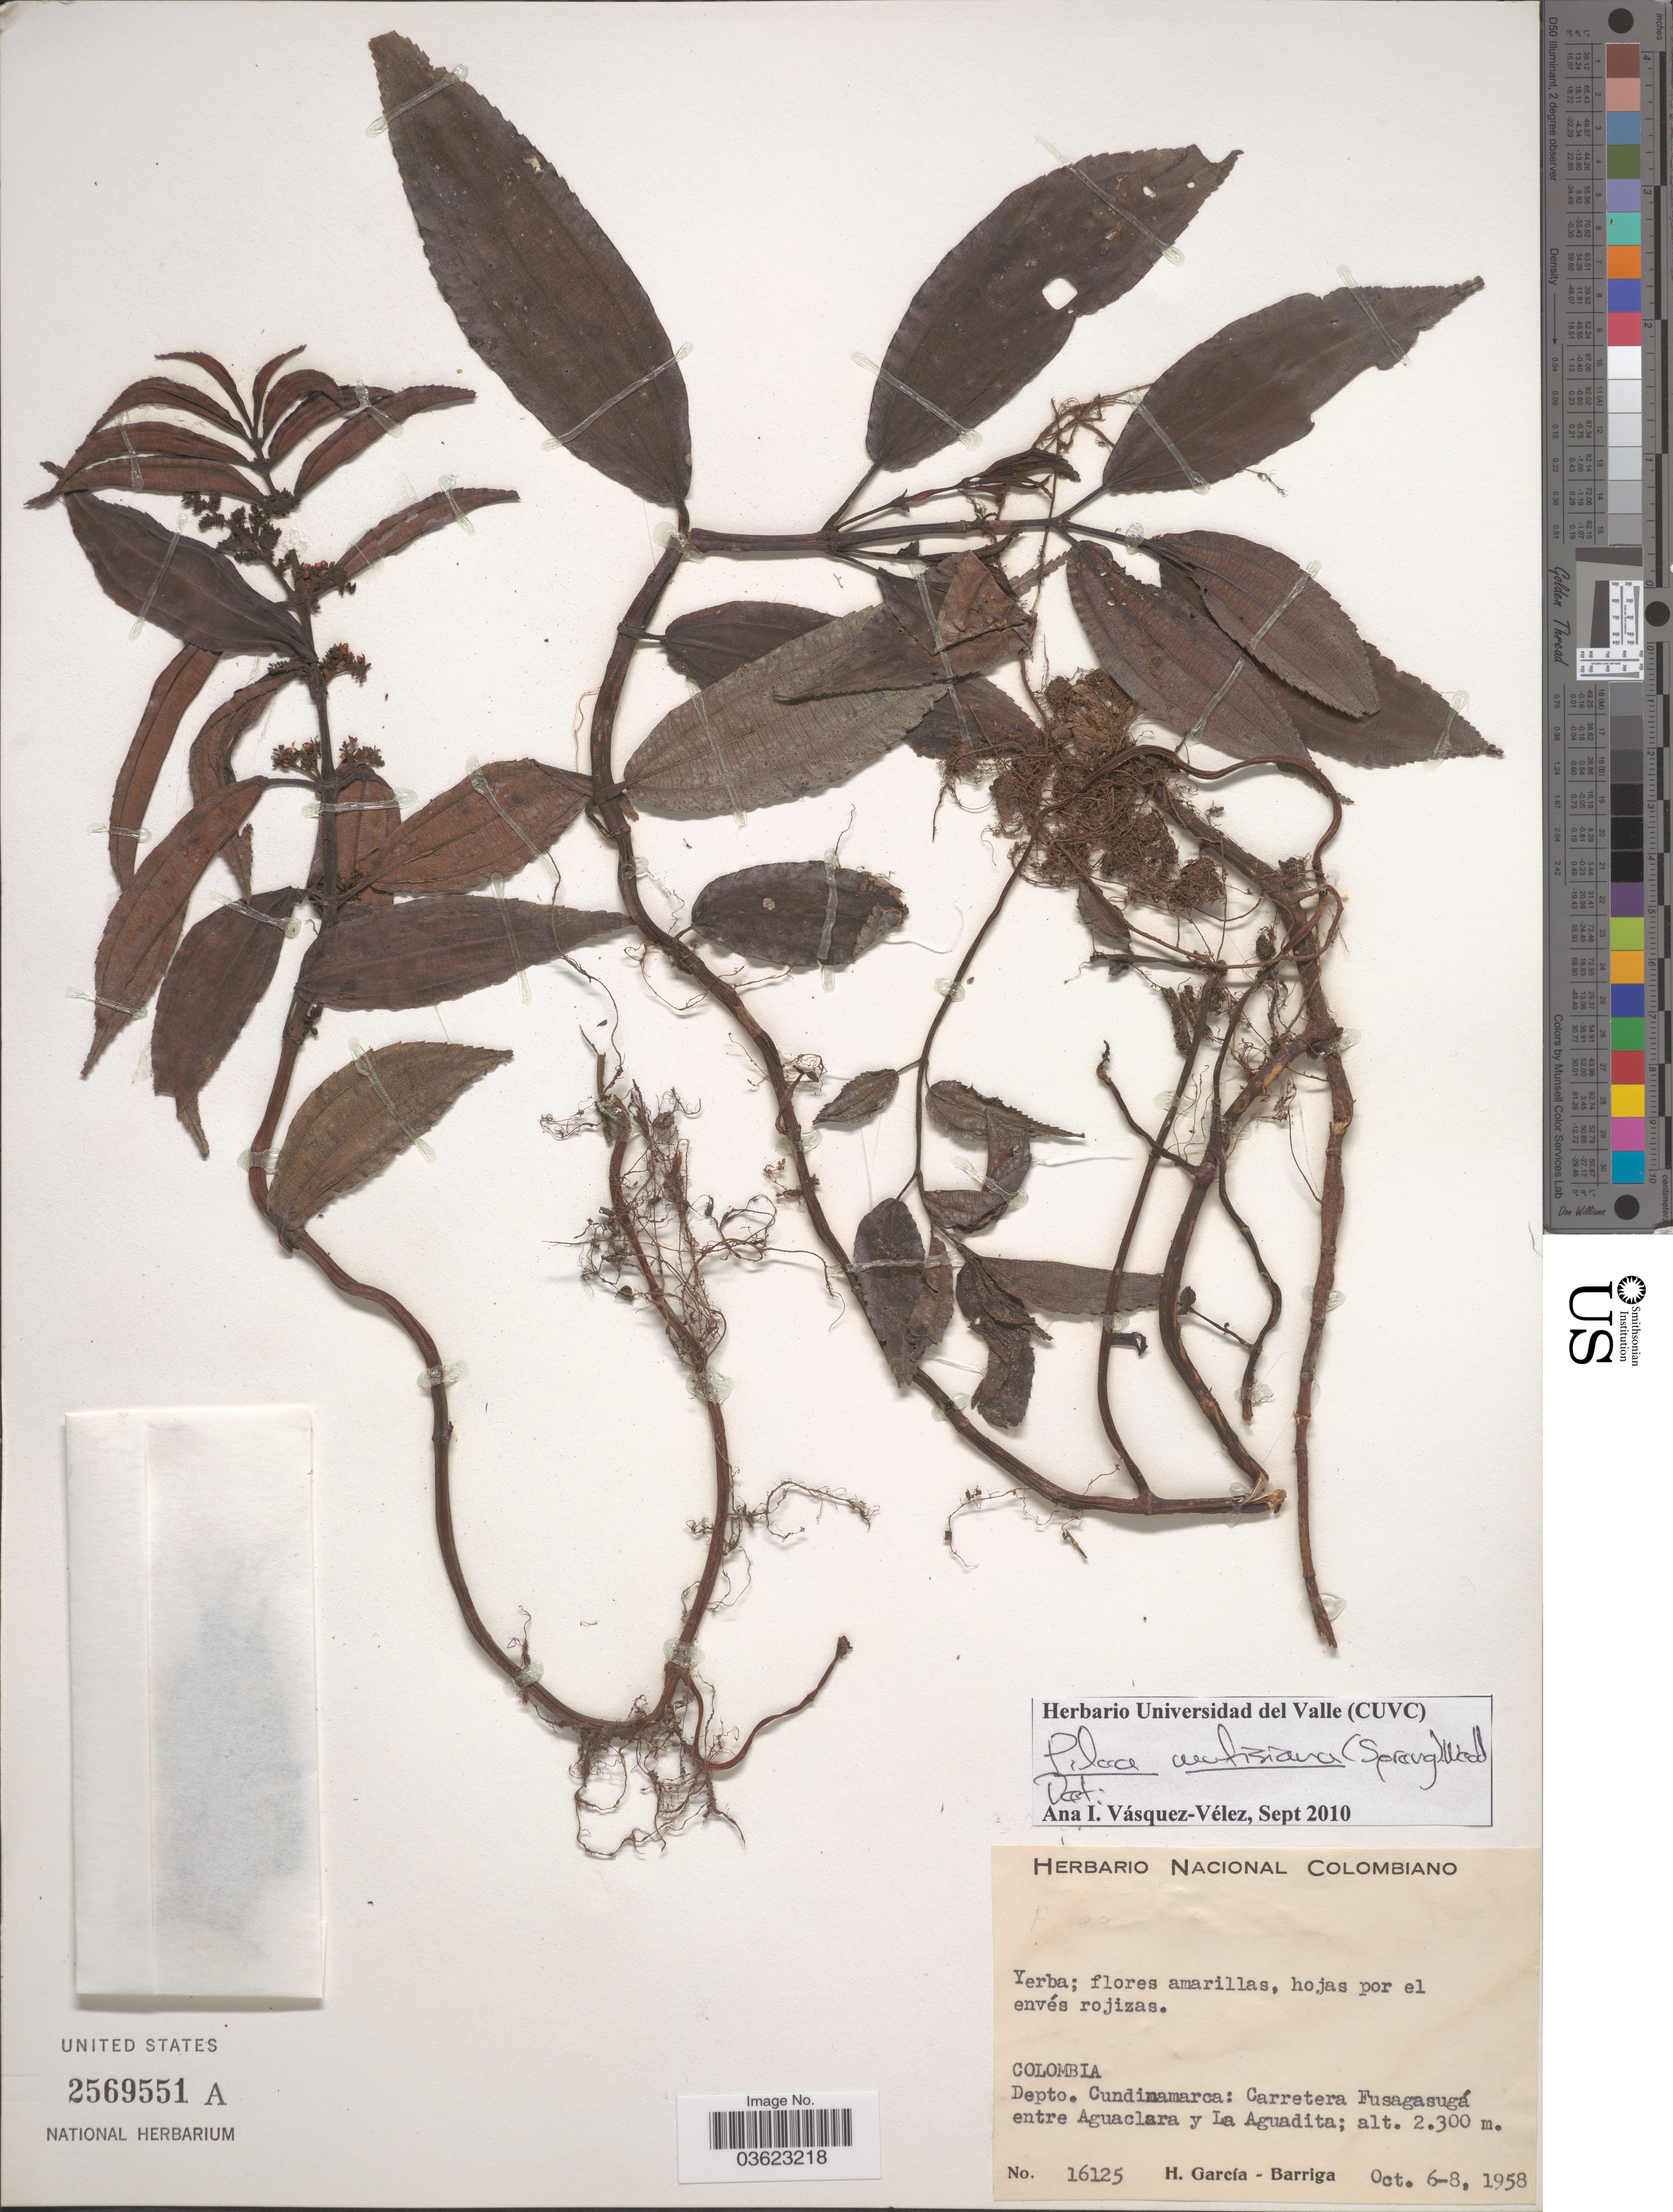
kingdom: Plantae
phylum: Tracheophyta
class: Magnoliopsida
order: Rosales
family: Urticaceae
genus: Pilea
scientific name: Pilea mutisiana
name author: Wedd.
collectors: H. García Barriga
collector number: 16125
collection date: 1958-10-06/1958-10-08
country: Colombia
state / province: Cundinamarca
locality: Depto. Cundinamarca: Carretera Fusagasugá entre Aguaclara y La Aguadita.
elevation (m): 2300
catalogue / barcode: US 2569551A